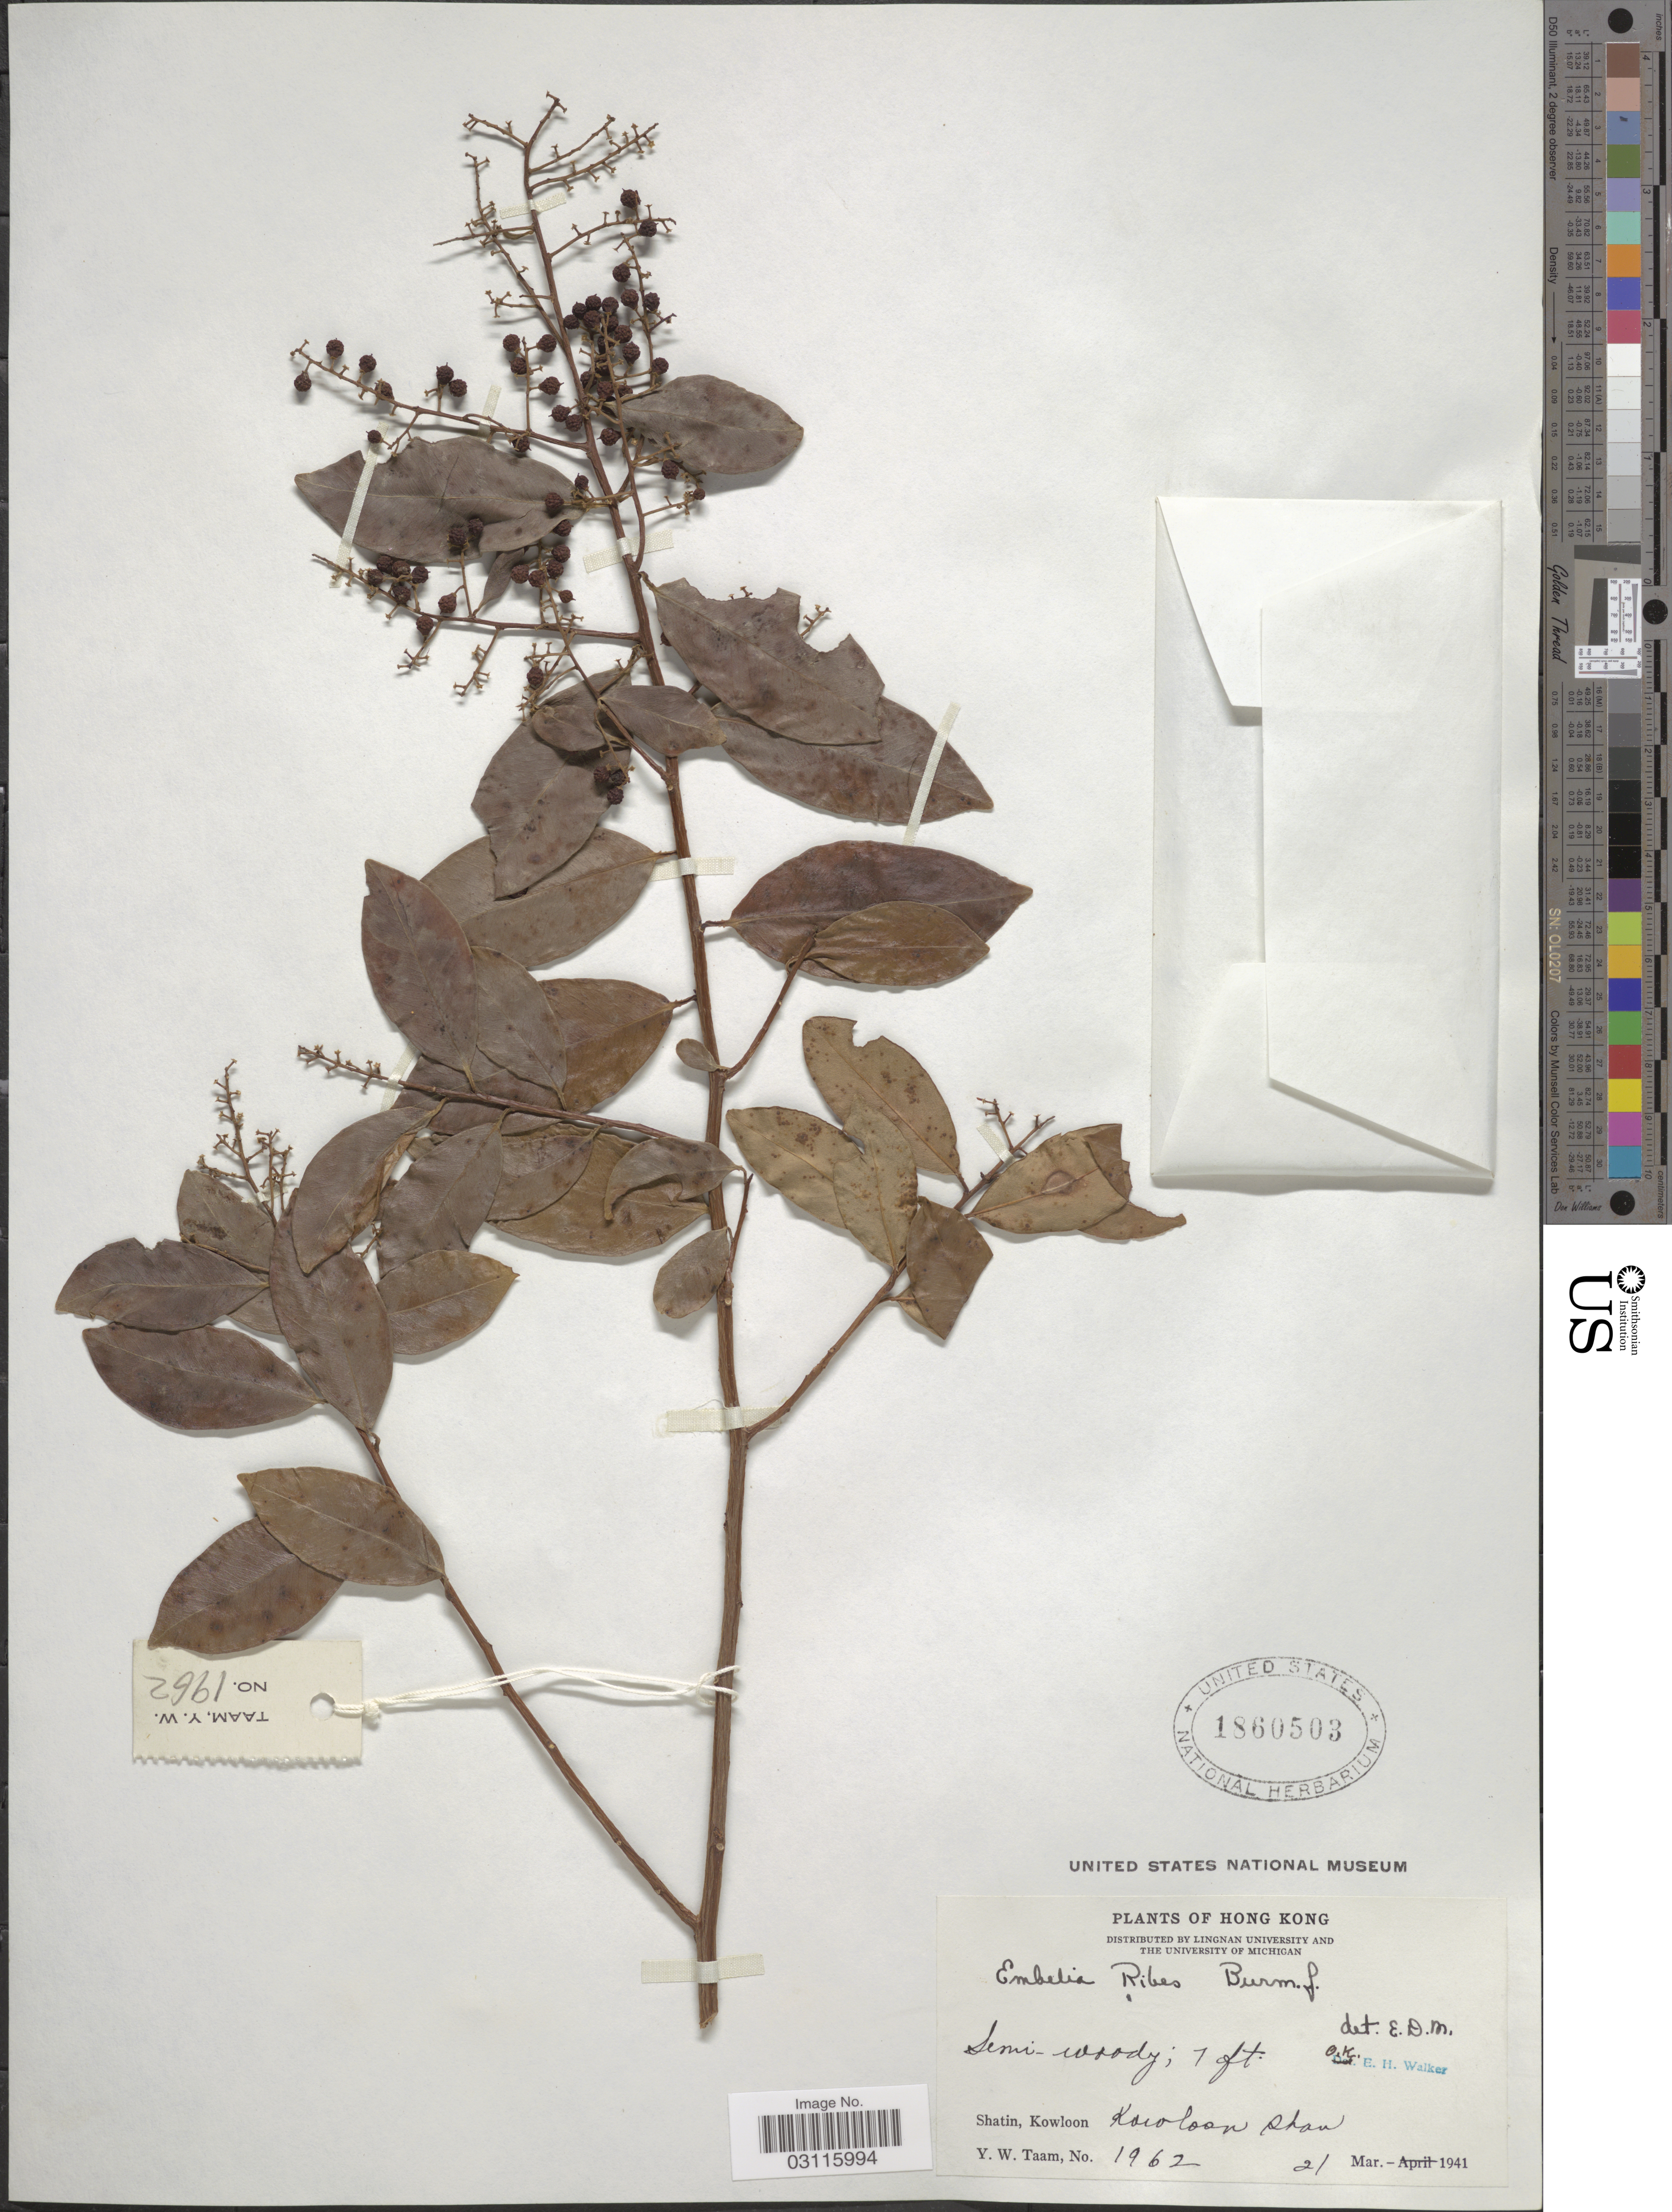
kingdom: Plantae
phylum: Tracheophyta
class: Magnoliopsida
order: Ericales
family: Primulaceae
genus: Embelia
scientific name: Embelia ribes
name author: Burm. f.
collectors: Y. W. Taam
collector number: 1962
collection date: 1941-03-21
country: China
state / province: Hong Kong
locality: Shatin, Kowloon, Kowloon Shan.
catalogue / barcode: US 1860503